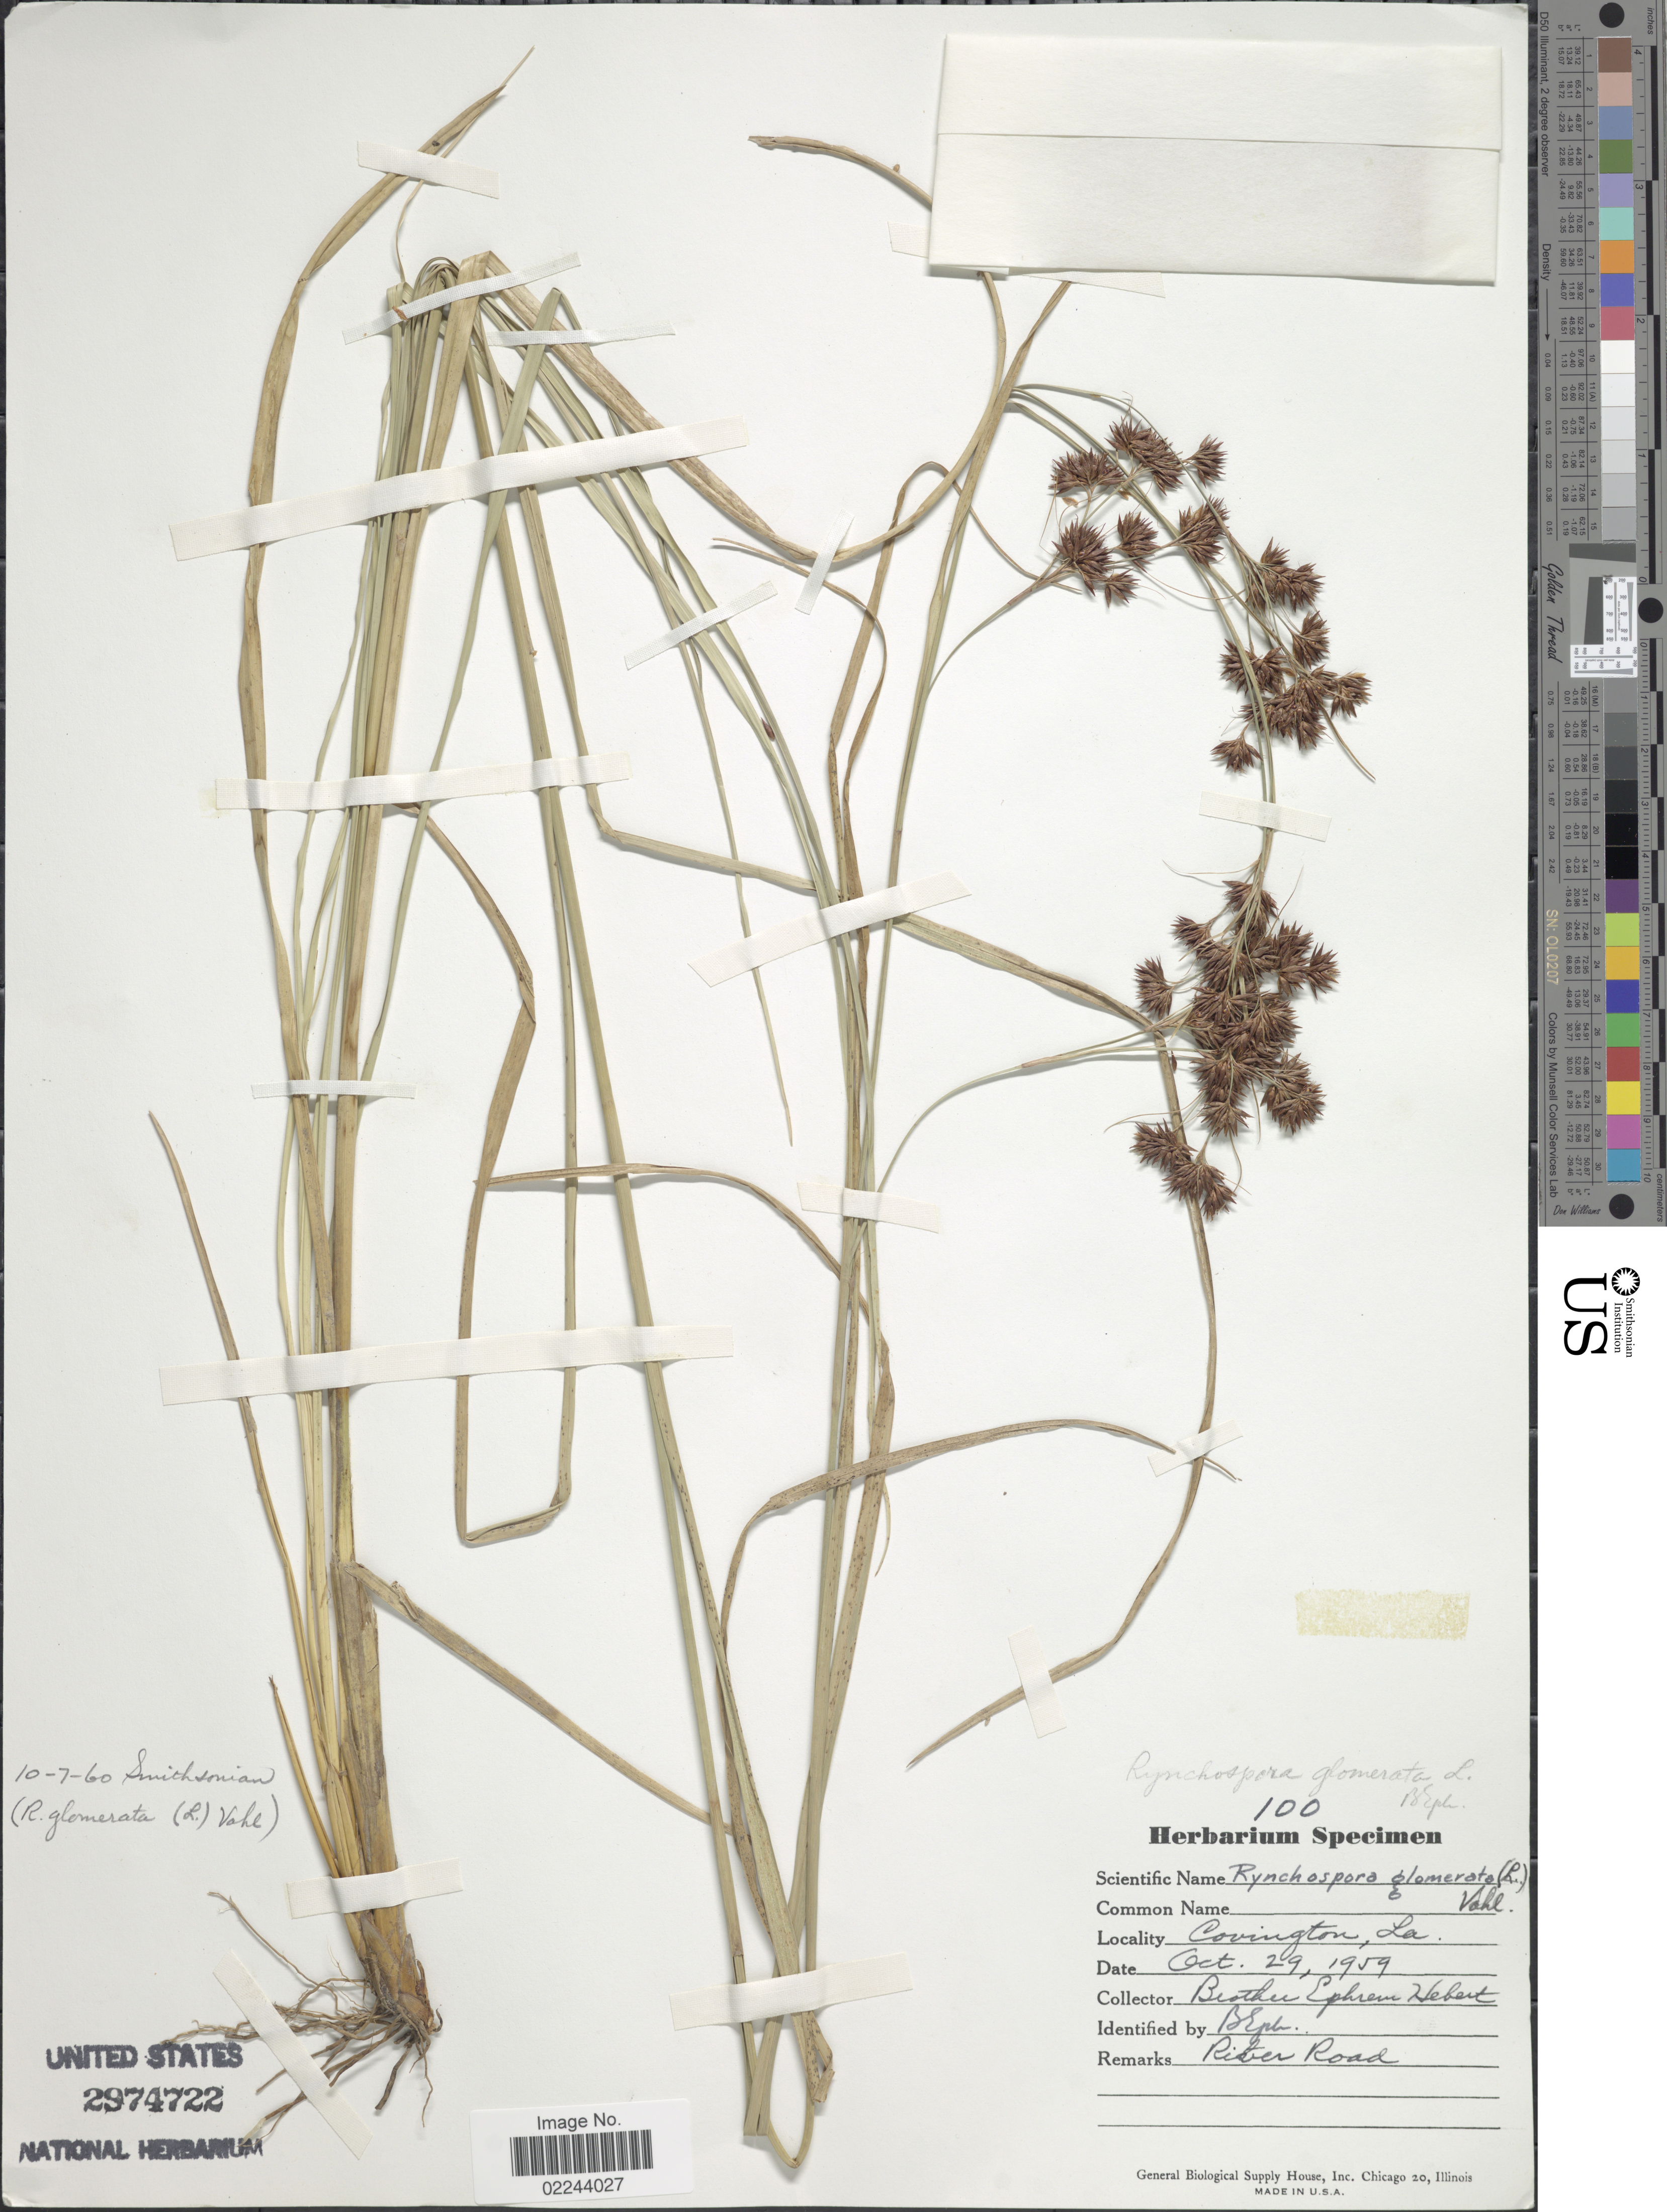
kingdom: Plantae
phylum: Tracheophyta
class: Liliopsida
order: Poales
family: Cyperaceae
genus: Rhynchospora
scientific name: Rhynchospora glomerata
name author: (L.) Vahl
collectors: E. Hebert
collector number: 100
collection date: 1959-10-29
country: United States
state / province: Louisiana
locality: Covington, La, River Road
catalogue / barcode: US 2974722